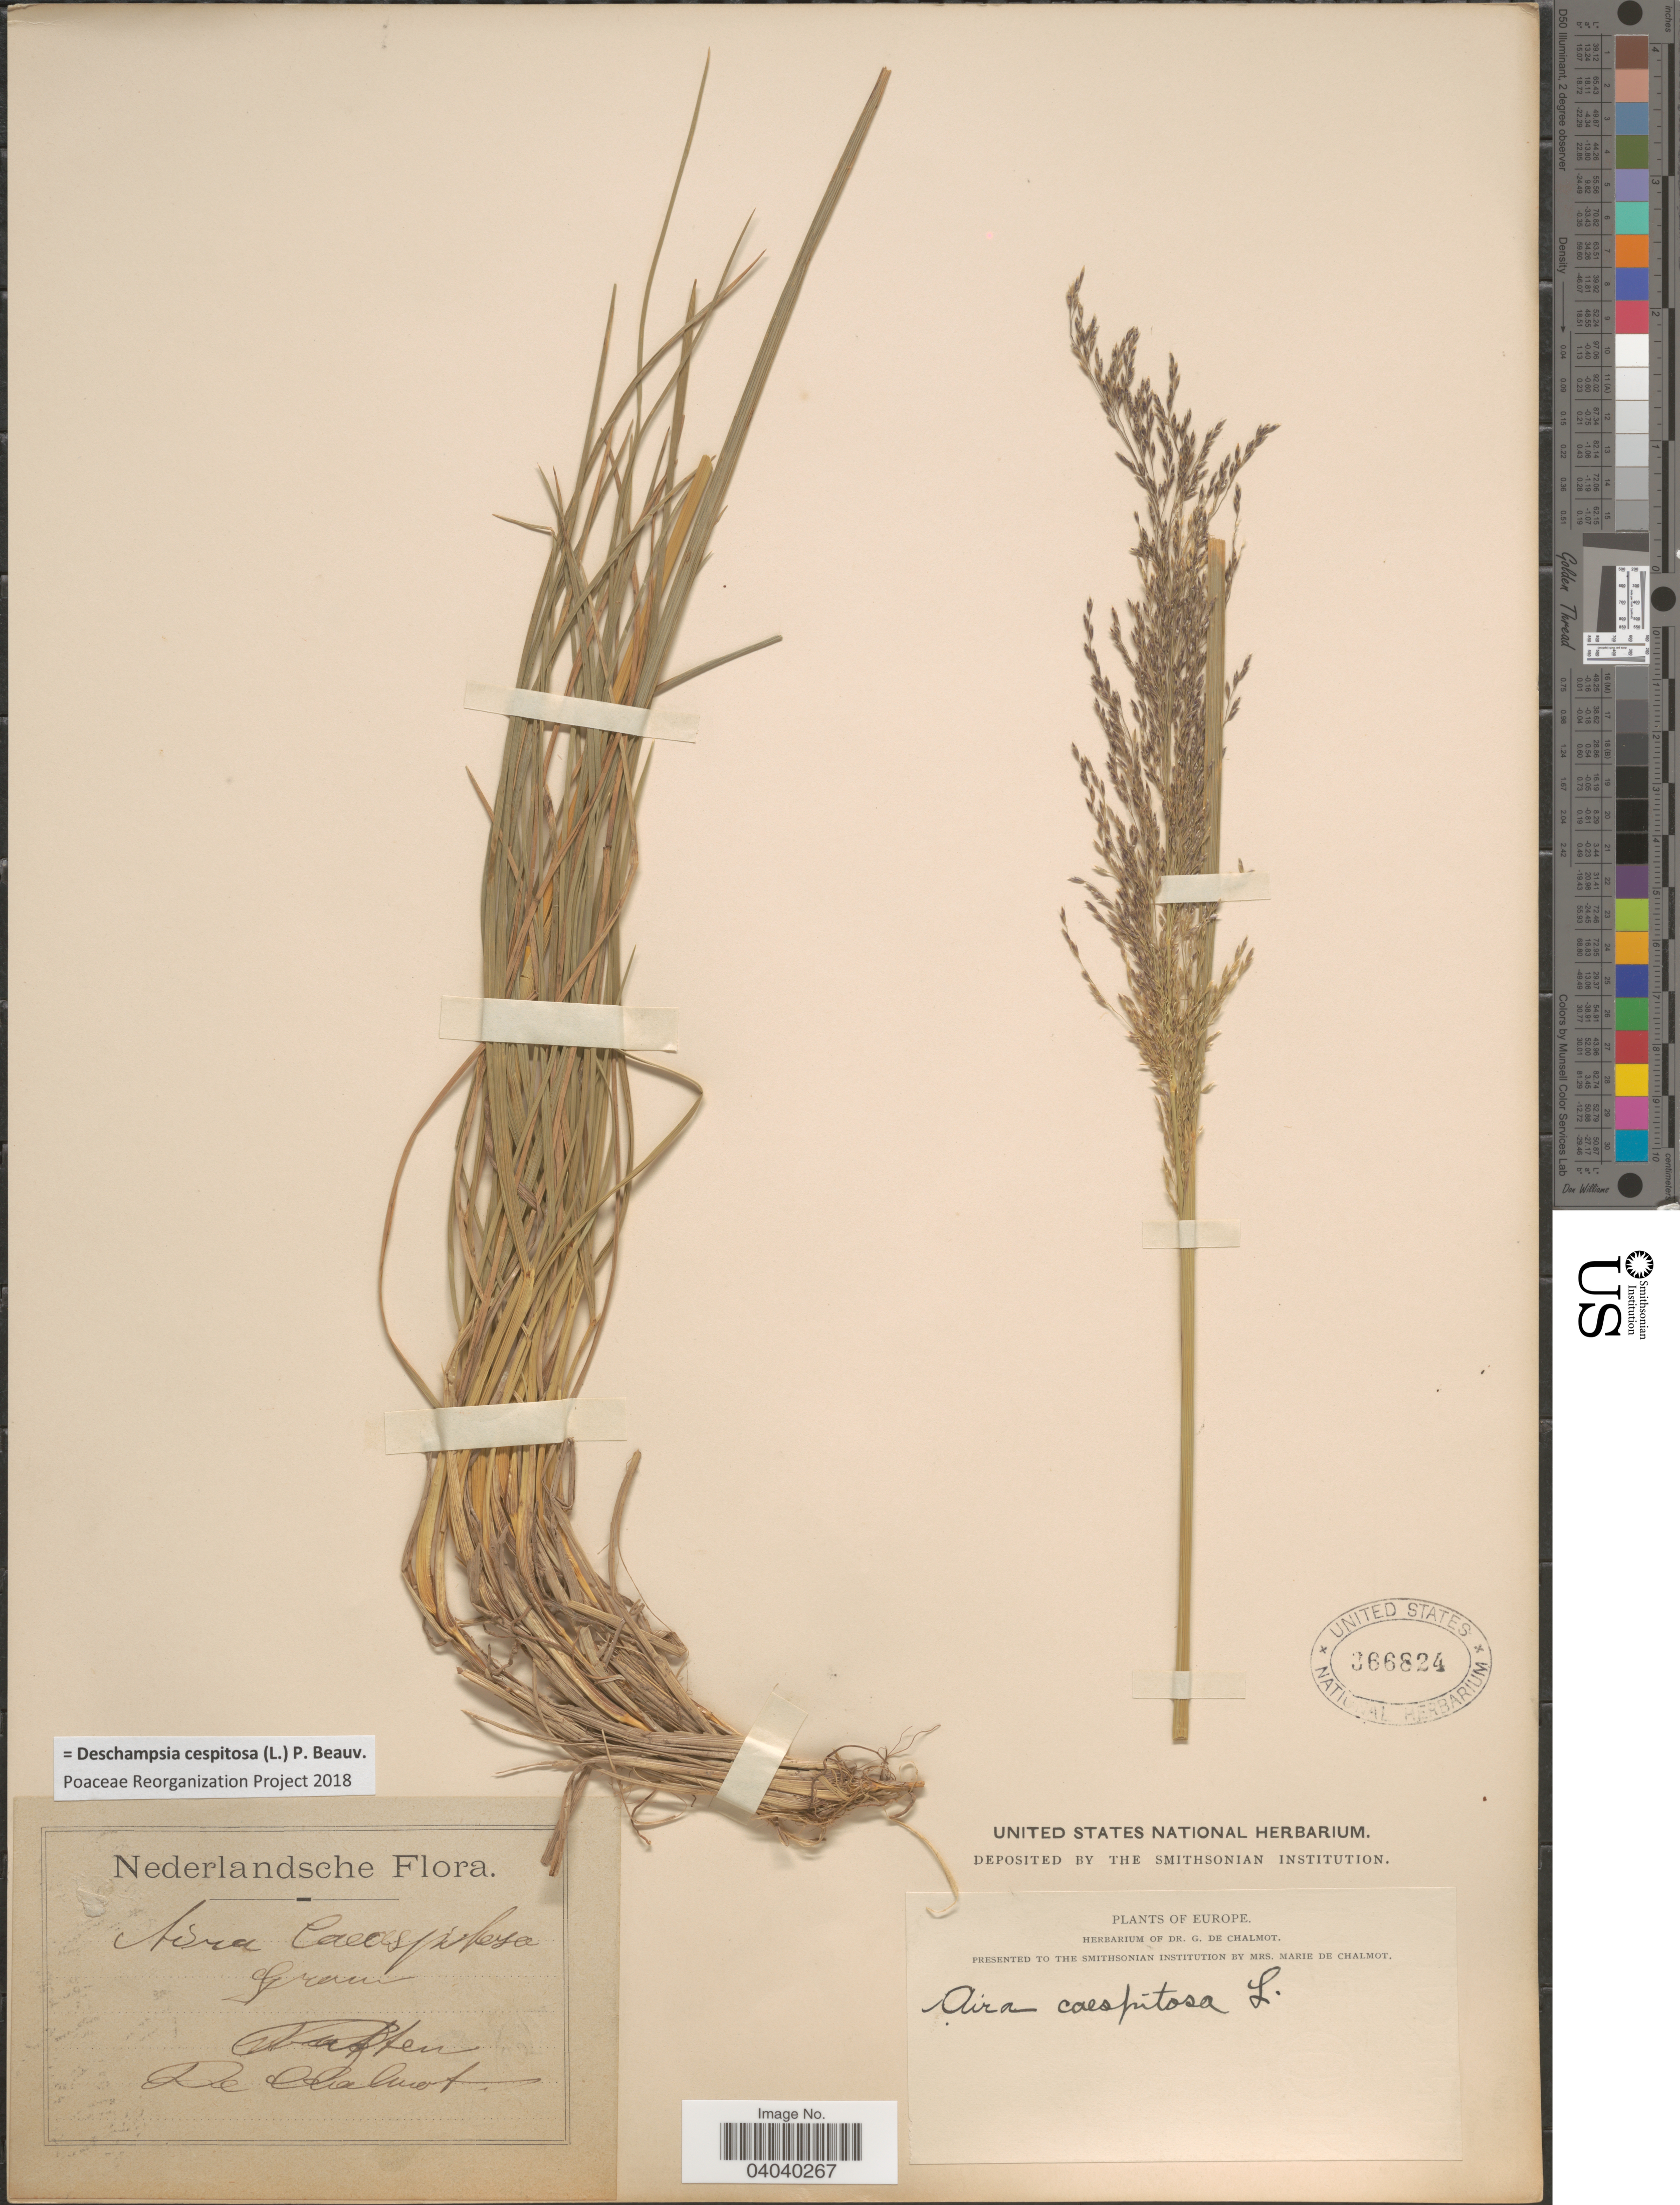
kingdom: Plantae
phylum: Tracheophyta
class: Liliopsida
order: Poales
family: Poaceae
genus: Deschampsia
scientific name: Deschampsia cespitosa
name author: (L.) P. Beauv.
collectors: G. de Chalmot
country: Netherlands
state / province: Gelderland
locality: Nederlandsche. Putten.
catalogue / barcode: US 366824